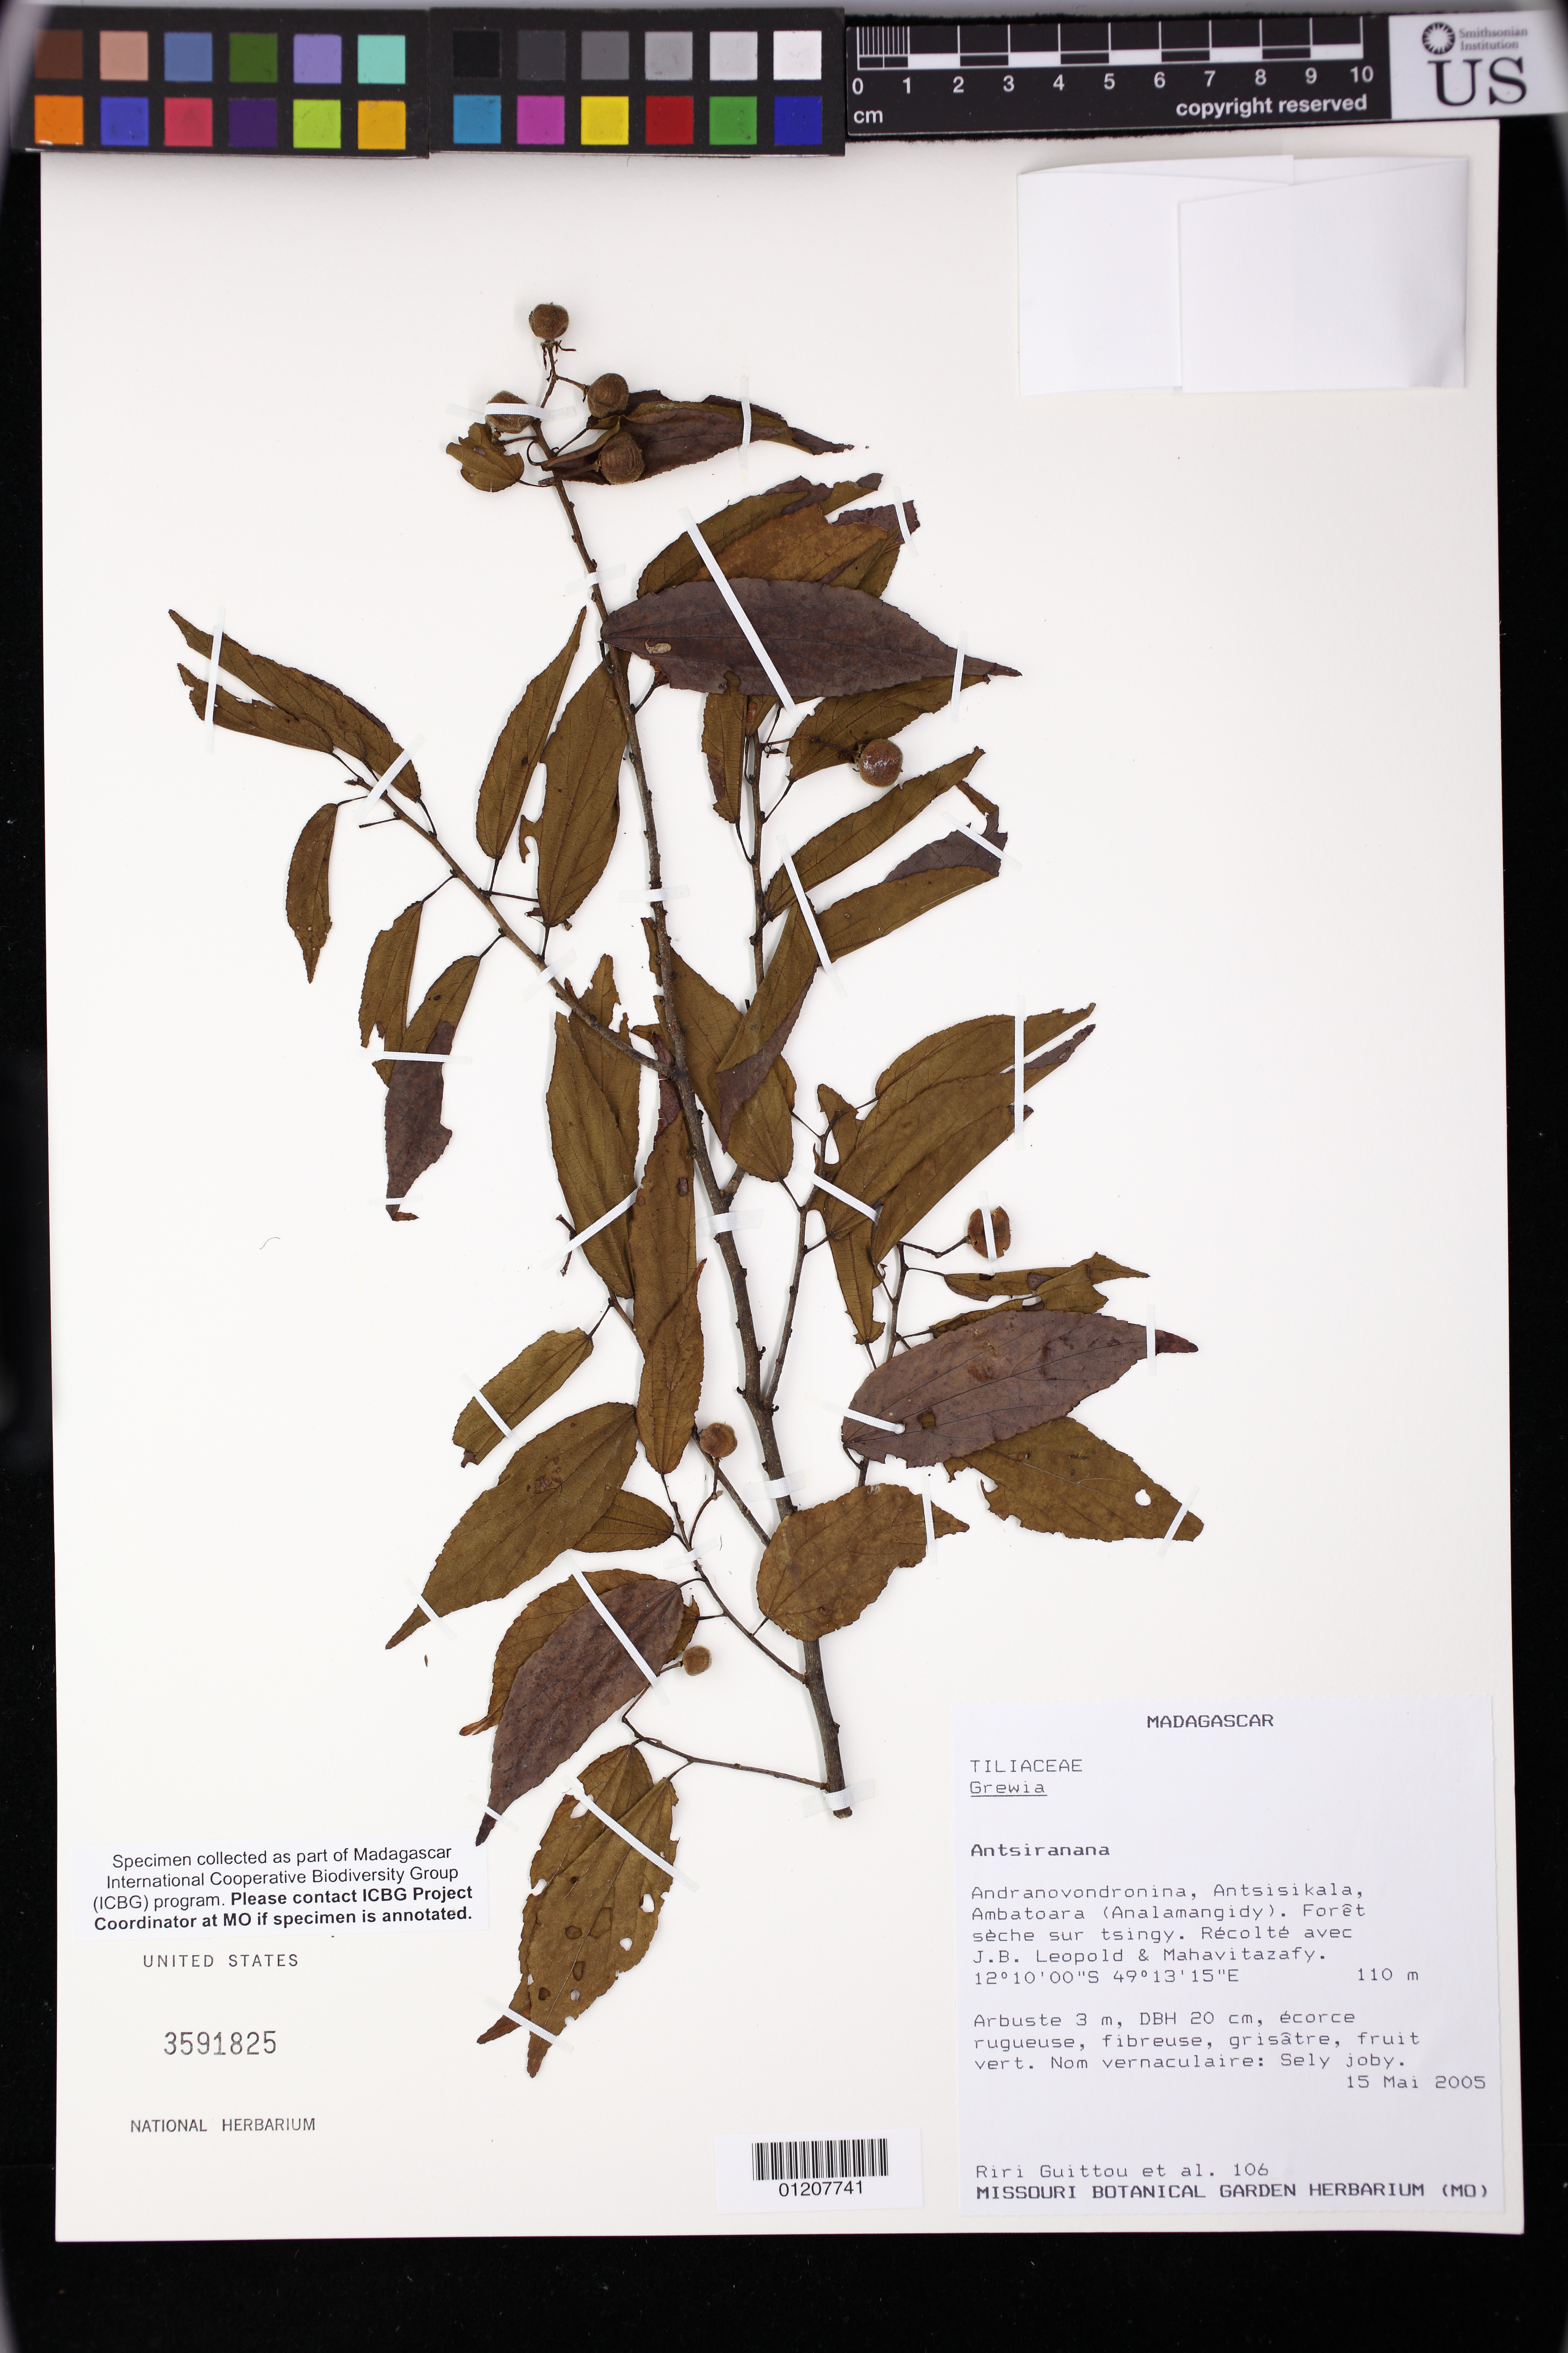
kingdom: Plantae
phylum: Tracheophyta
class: Magnoliopsida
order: Malvales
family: Malvaceae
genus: Grewia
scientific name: Grewia sambiranensis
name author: Capuron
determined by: Jourdain-Fievet, Lucile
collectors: R. Guittou, J. B. Leopold & Mahavitazafy, --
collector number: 106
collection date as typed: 15 May 2005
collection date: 2005-05-15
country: Madagascar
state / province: Diana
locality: Antsiranana. Andranovondronina, Antsisikala,. Ambatoara (Analamagidy). Foret seche sure tsingy.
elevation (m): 110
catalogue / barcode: US 3591825